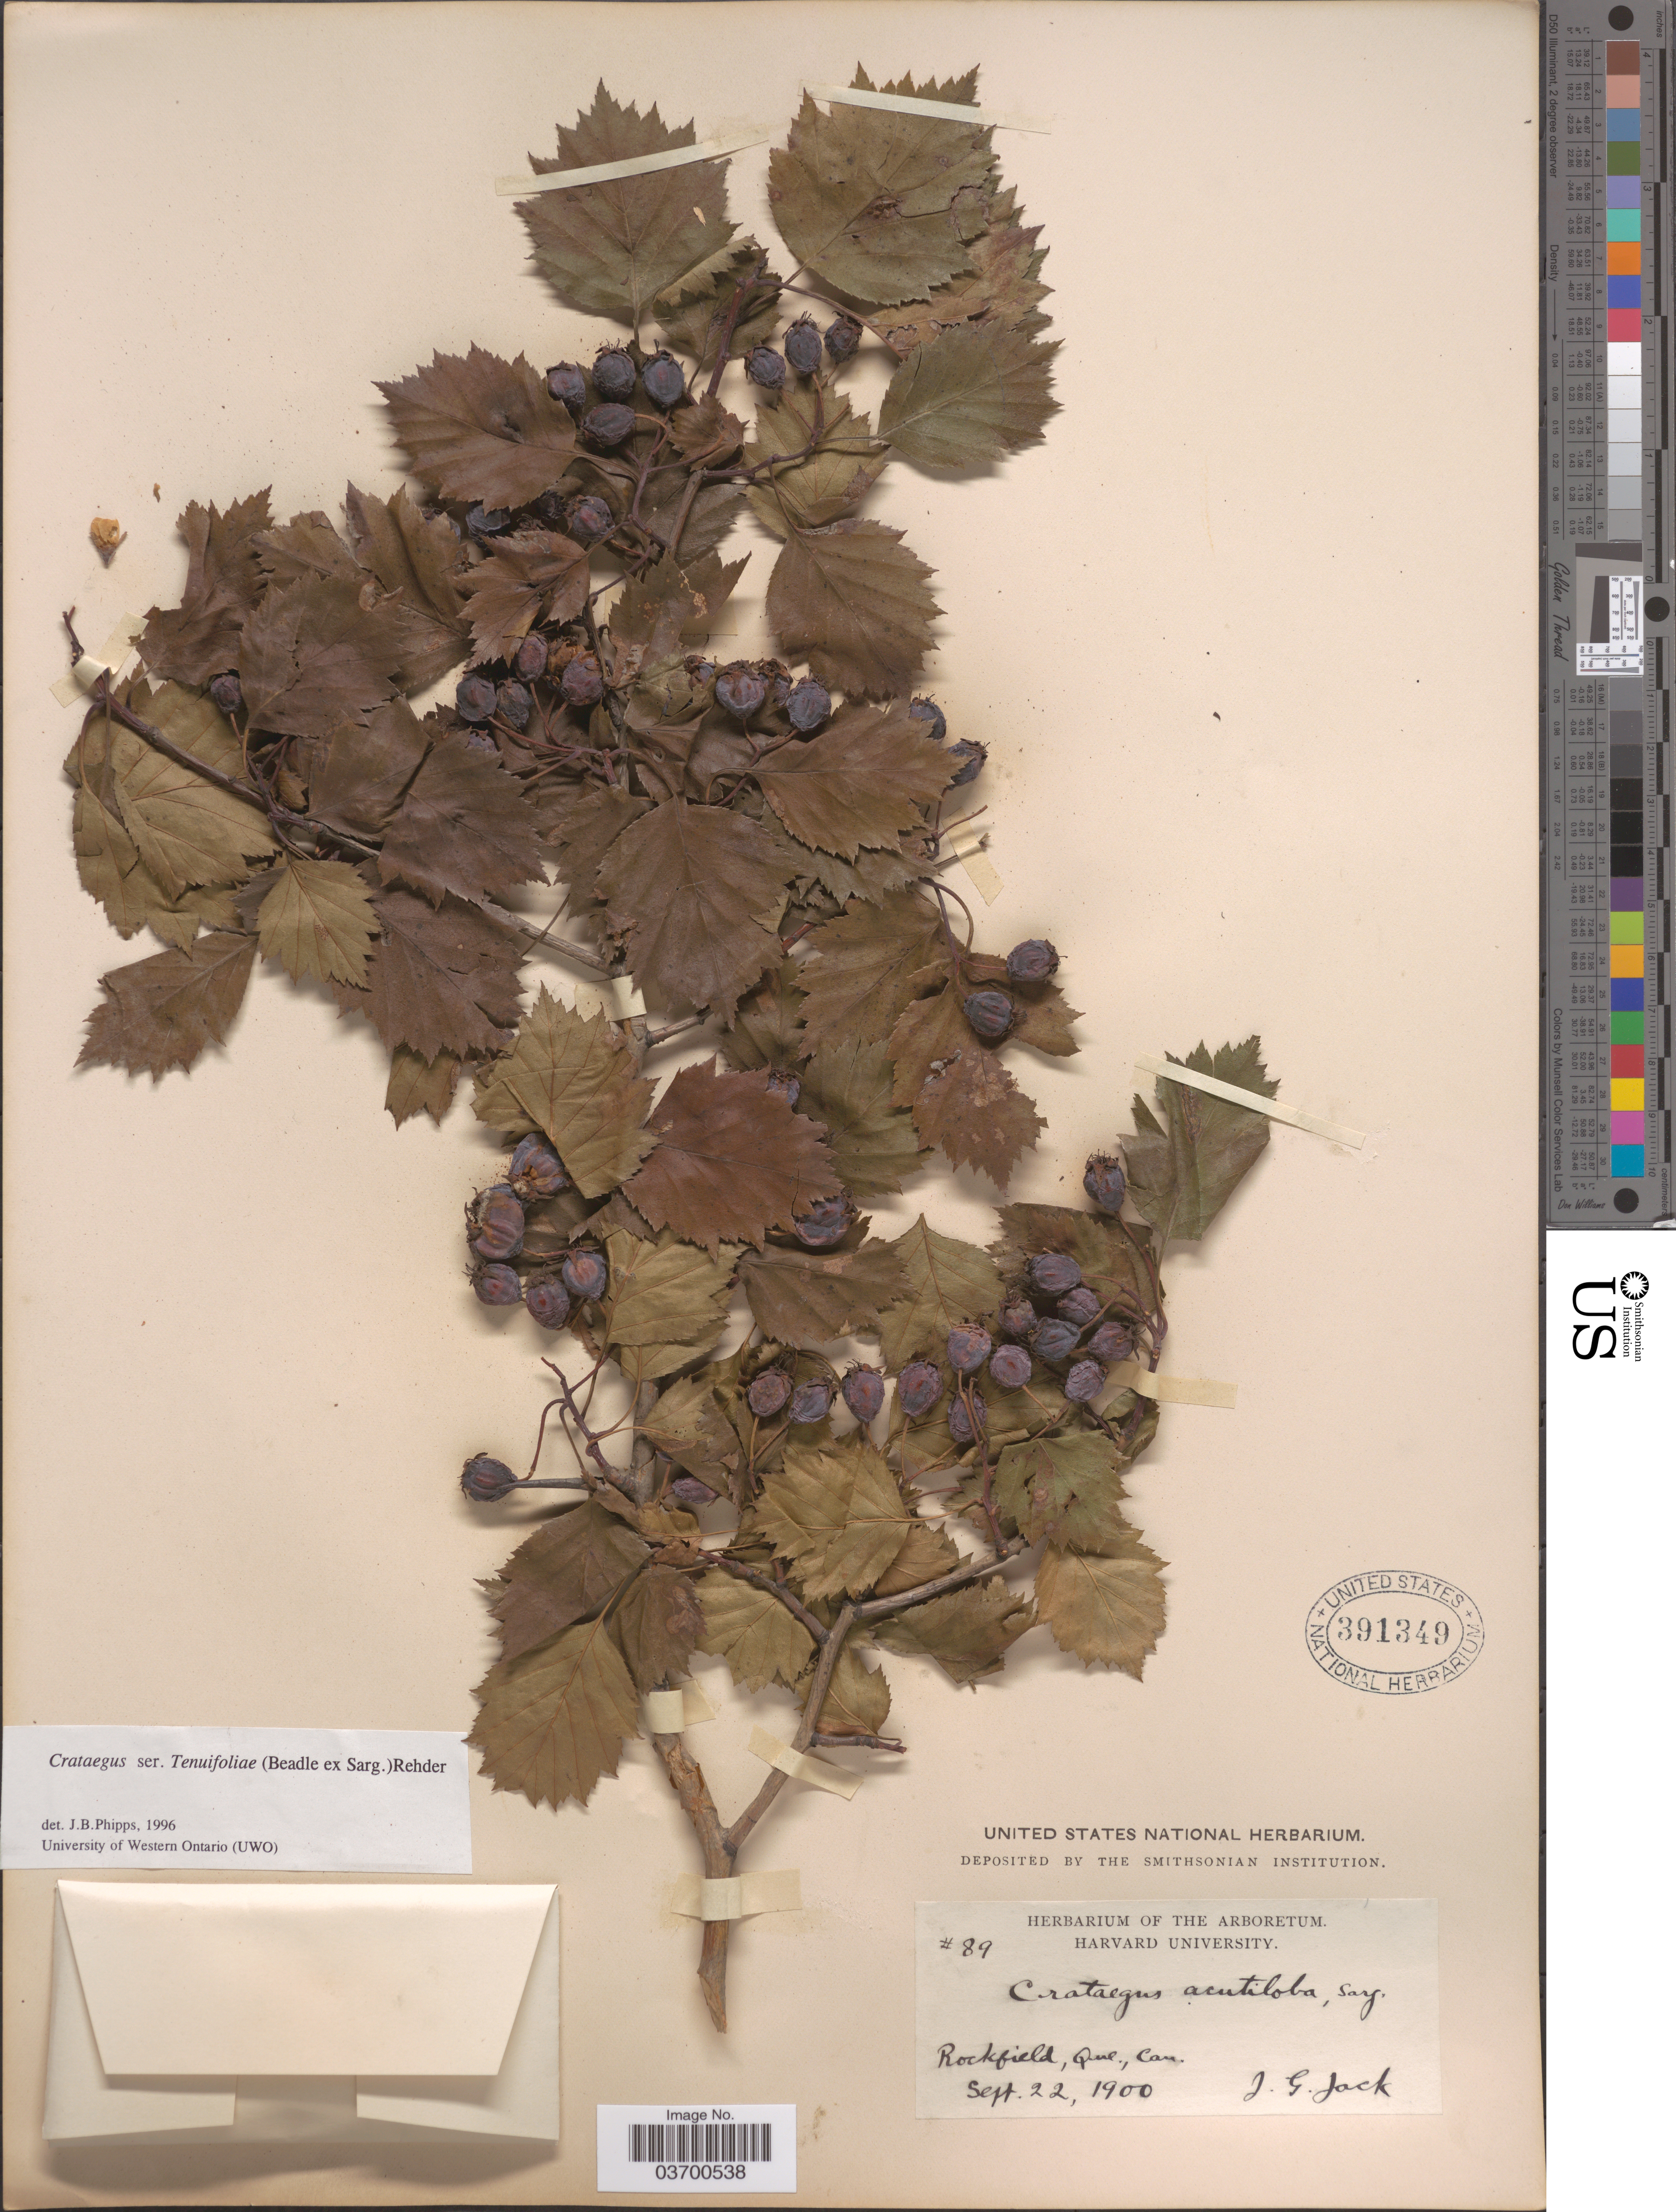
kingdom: Plantae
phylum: Tracheophyta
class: Magnoliopsida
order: Rosales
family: Rosaceae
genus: Crataegus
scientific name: Crataegus macrosperma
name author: Ashe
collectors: J. G. Jack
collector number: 89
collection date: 1900-09-22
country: Canada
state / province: Quebec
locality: Rockfield.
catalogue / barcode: US 391349